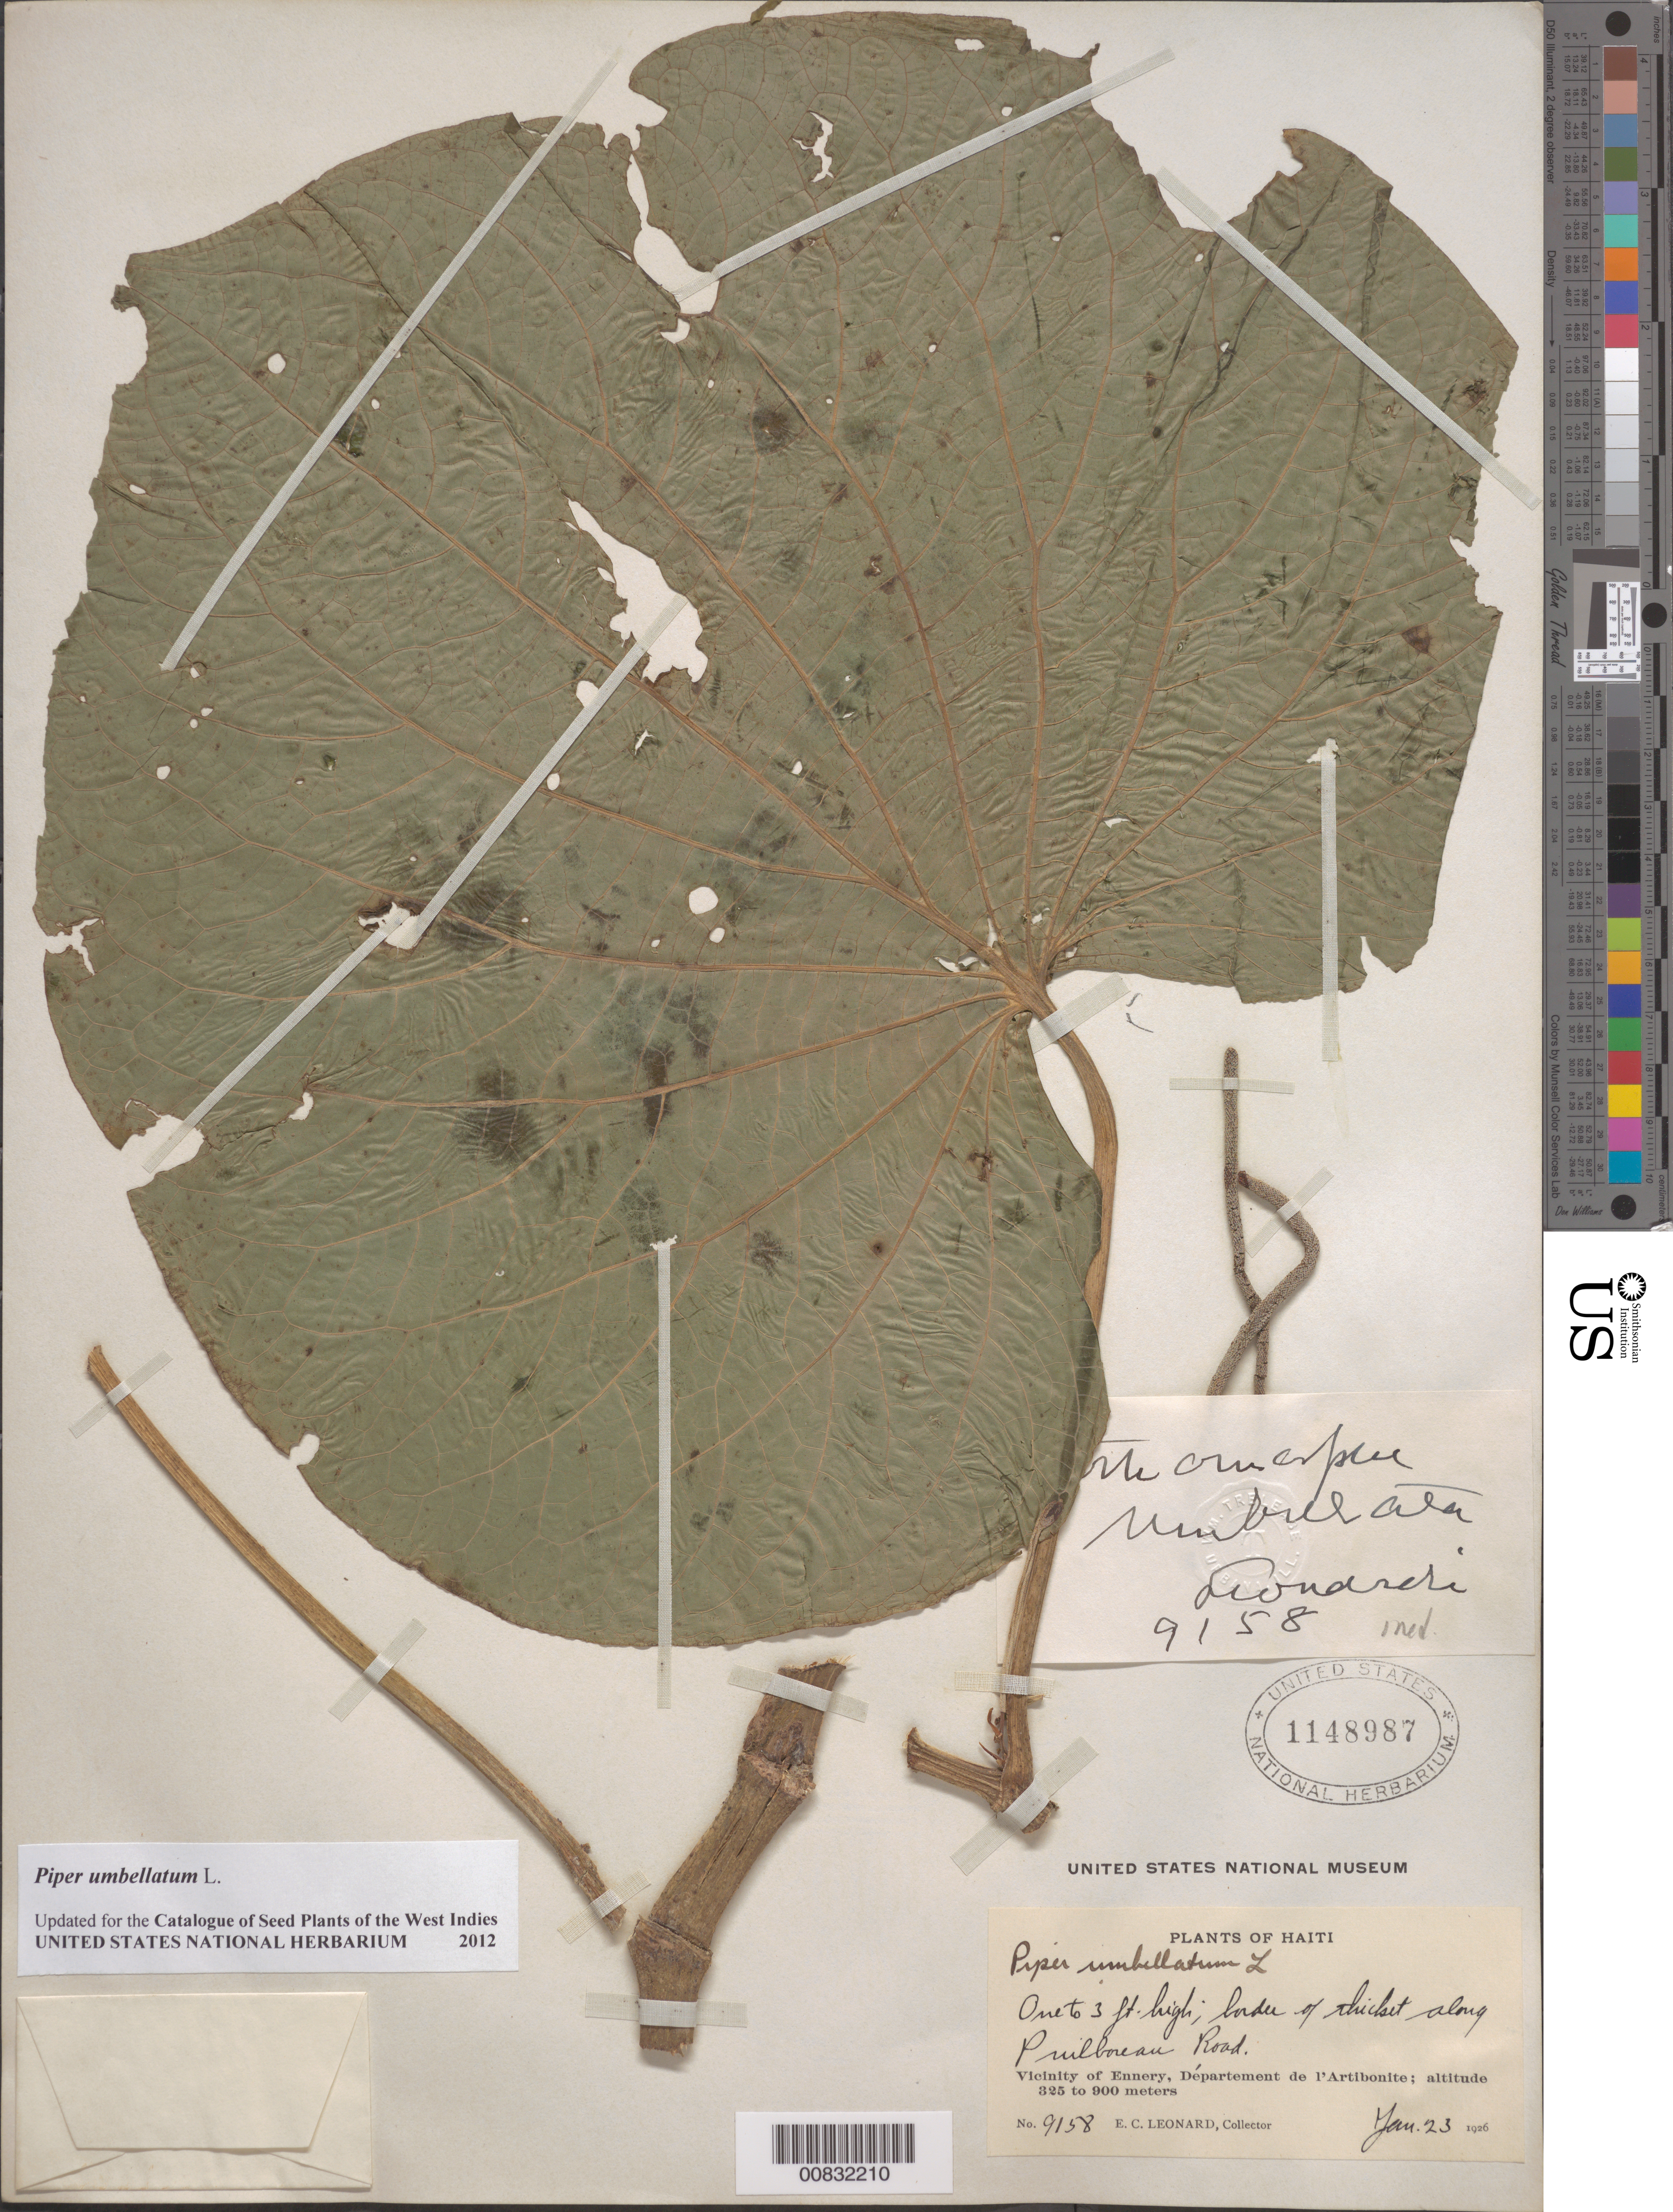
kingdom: Plantae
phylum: Tracheophyta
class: Magnoliopsida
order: Piperales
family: Piperaceae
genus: Piper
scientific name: Piper umbellatum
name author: L.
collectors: E. C. Leonard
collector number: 9158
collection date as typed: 23 Jan 1926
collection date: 1926-01-23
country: Haiti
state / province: Artibonite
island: Hispaniola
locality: Vicinity of Ennery. Border of thicket along Puilboreau Road.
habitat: Border of thicket.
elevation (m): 325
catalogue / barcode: US 1148987